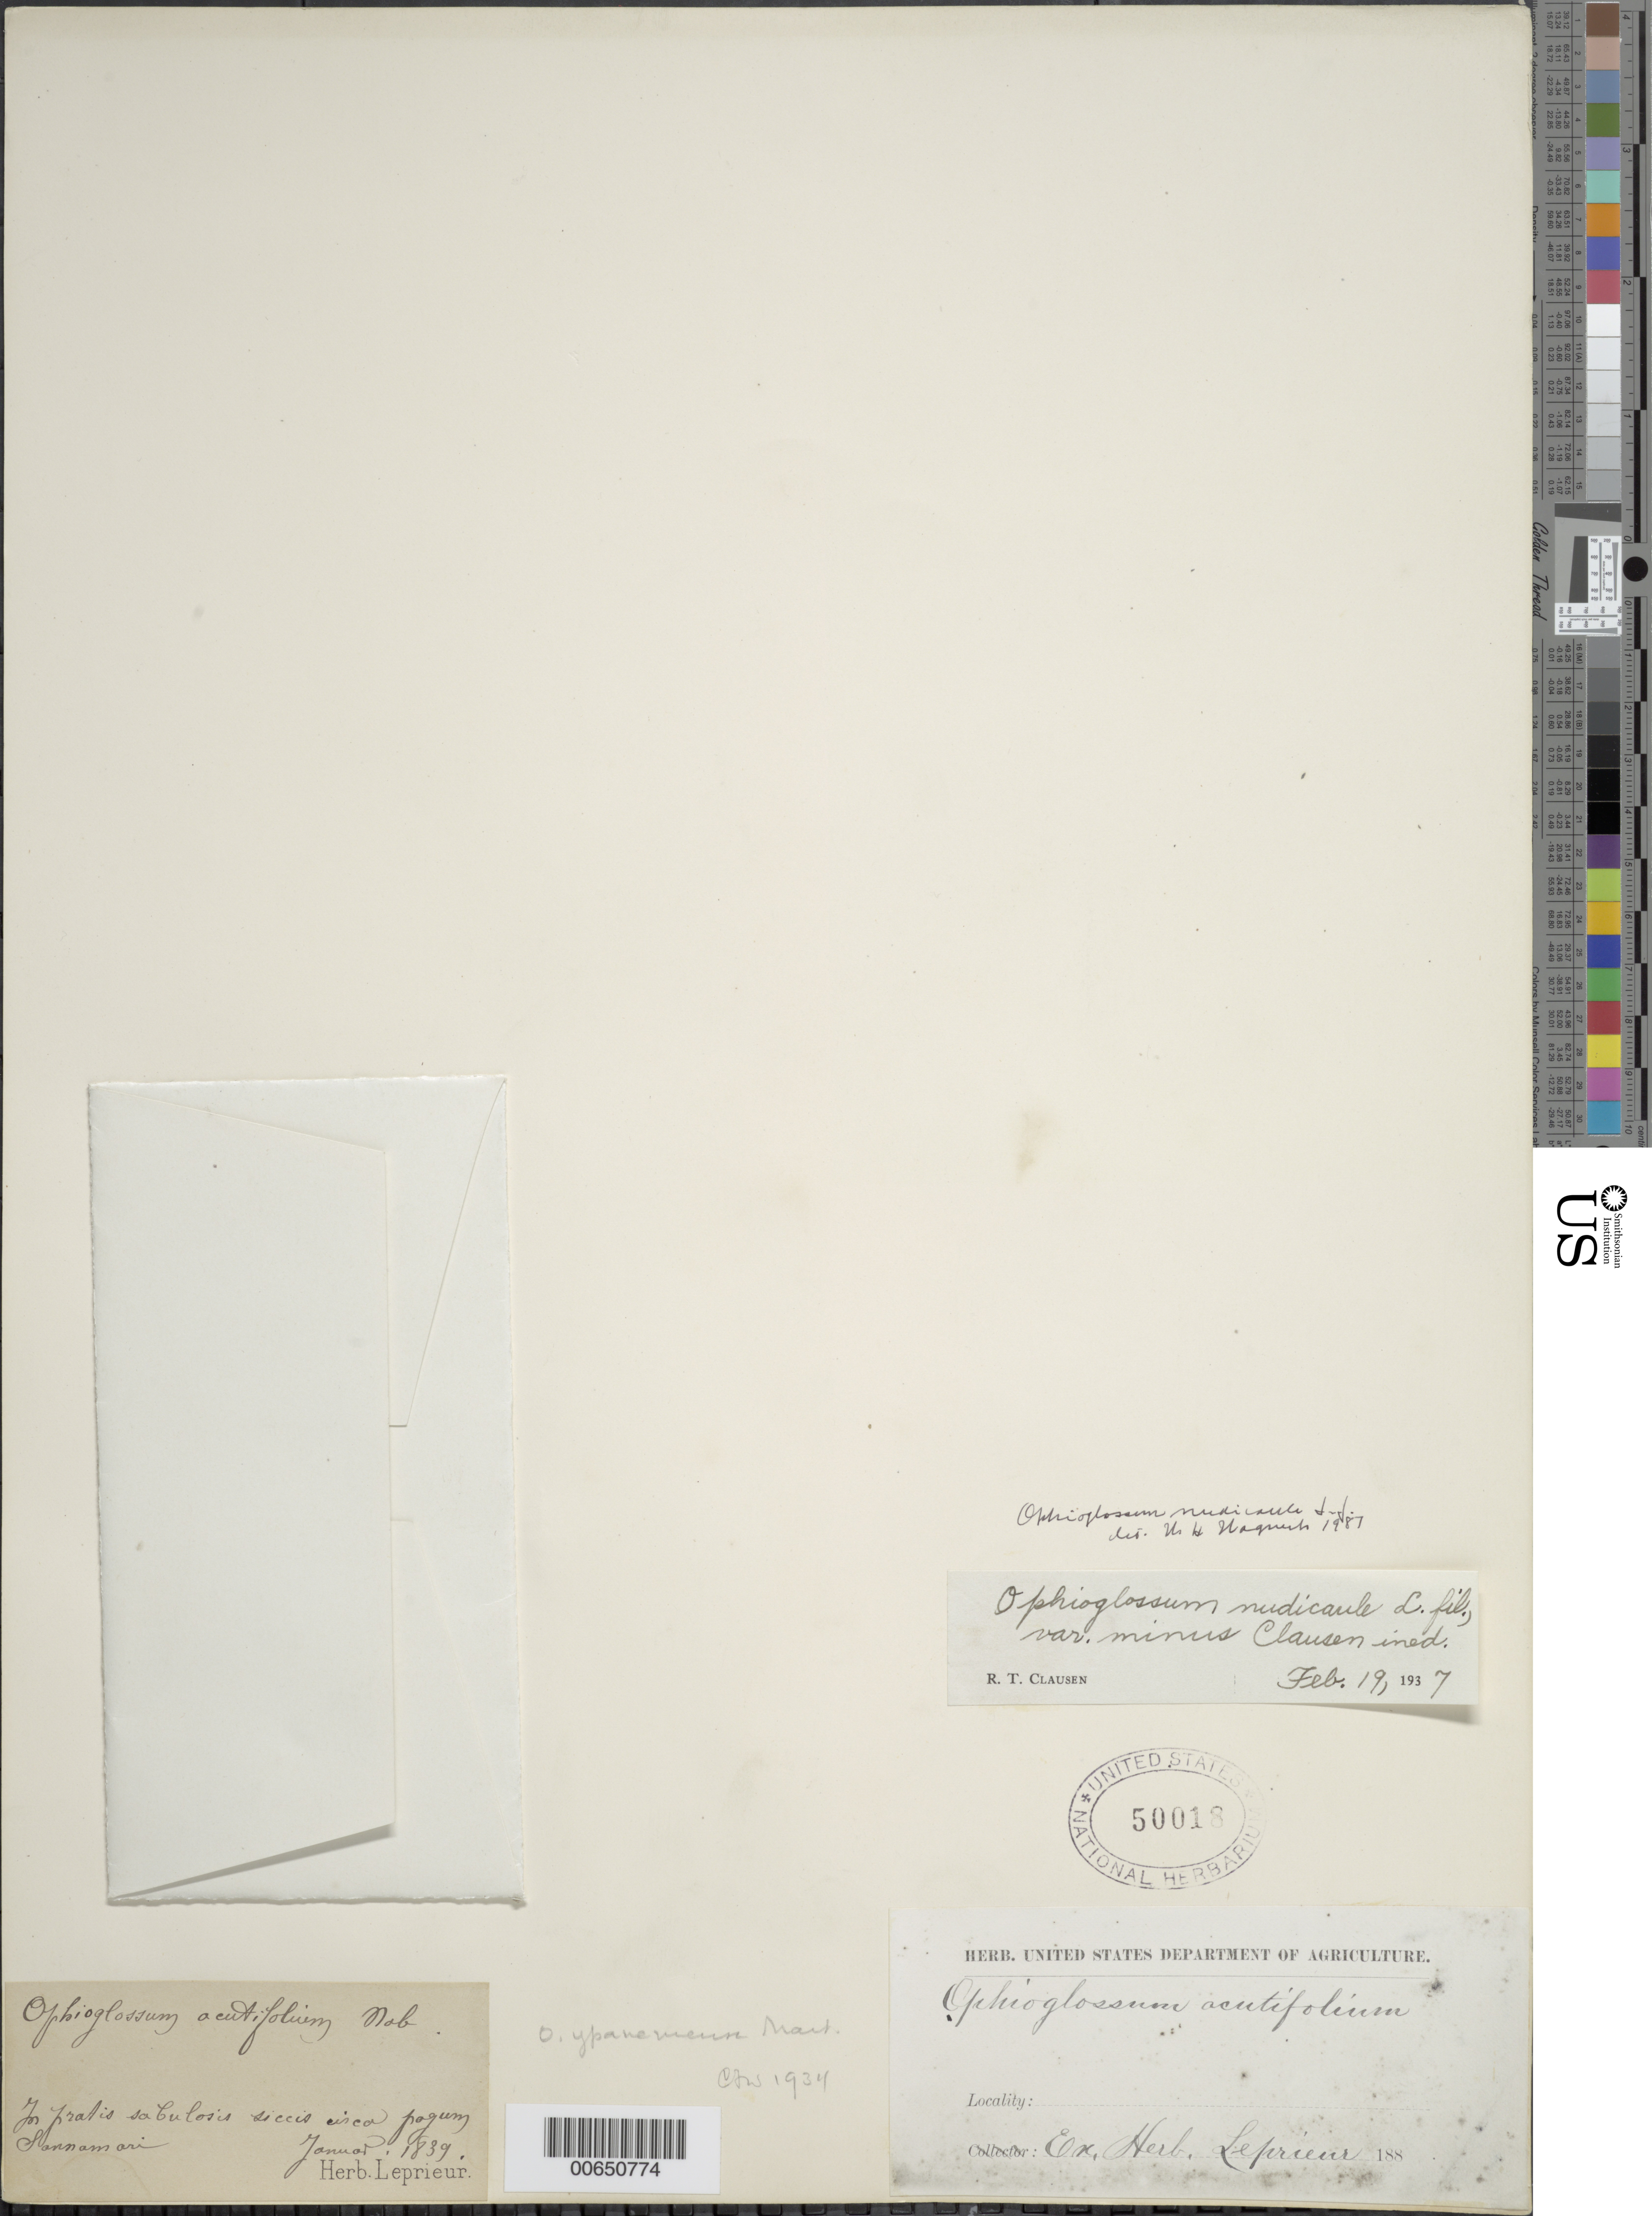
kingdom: Plantae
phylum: Tracheophyta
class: Polypodiopsida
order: Ophioglossales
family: Ophioglossaceae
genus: Ophioglossum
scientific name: Ophioglossum nudicaule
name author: L. f.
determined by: Wagner, W. H.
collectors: F. M. R. Leprieur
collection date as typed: January 1839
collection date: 1839-01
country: French Guiana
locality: Sinnamari, Circa [pogum ?]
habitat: In pratis sabulosis siccis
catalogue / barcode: US 50018